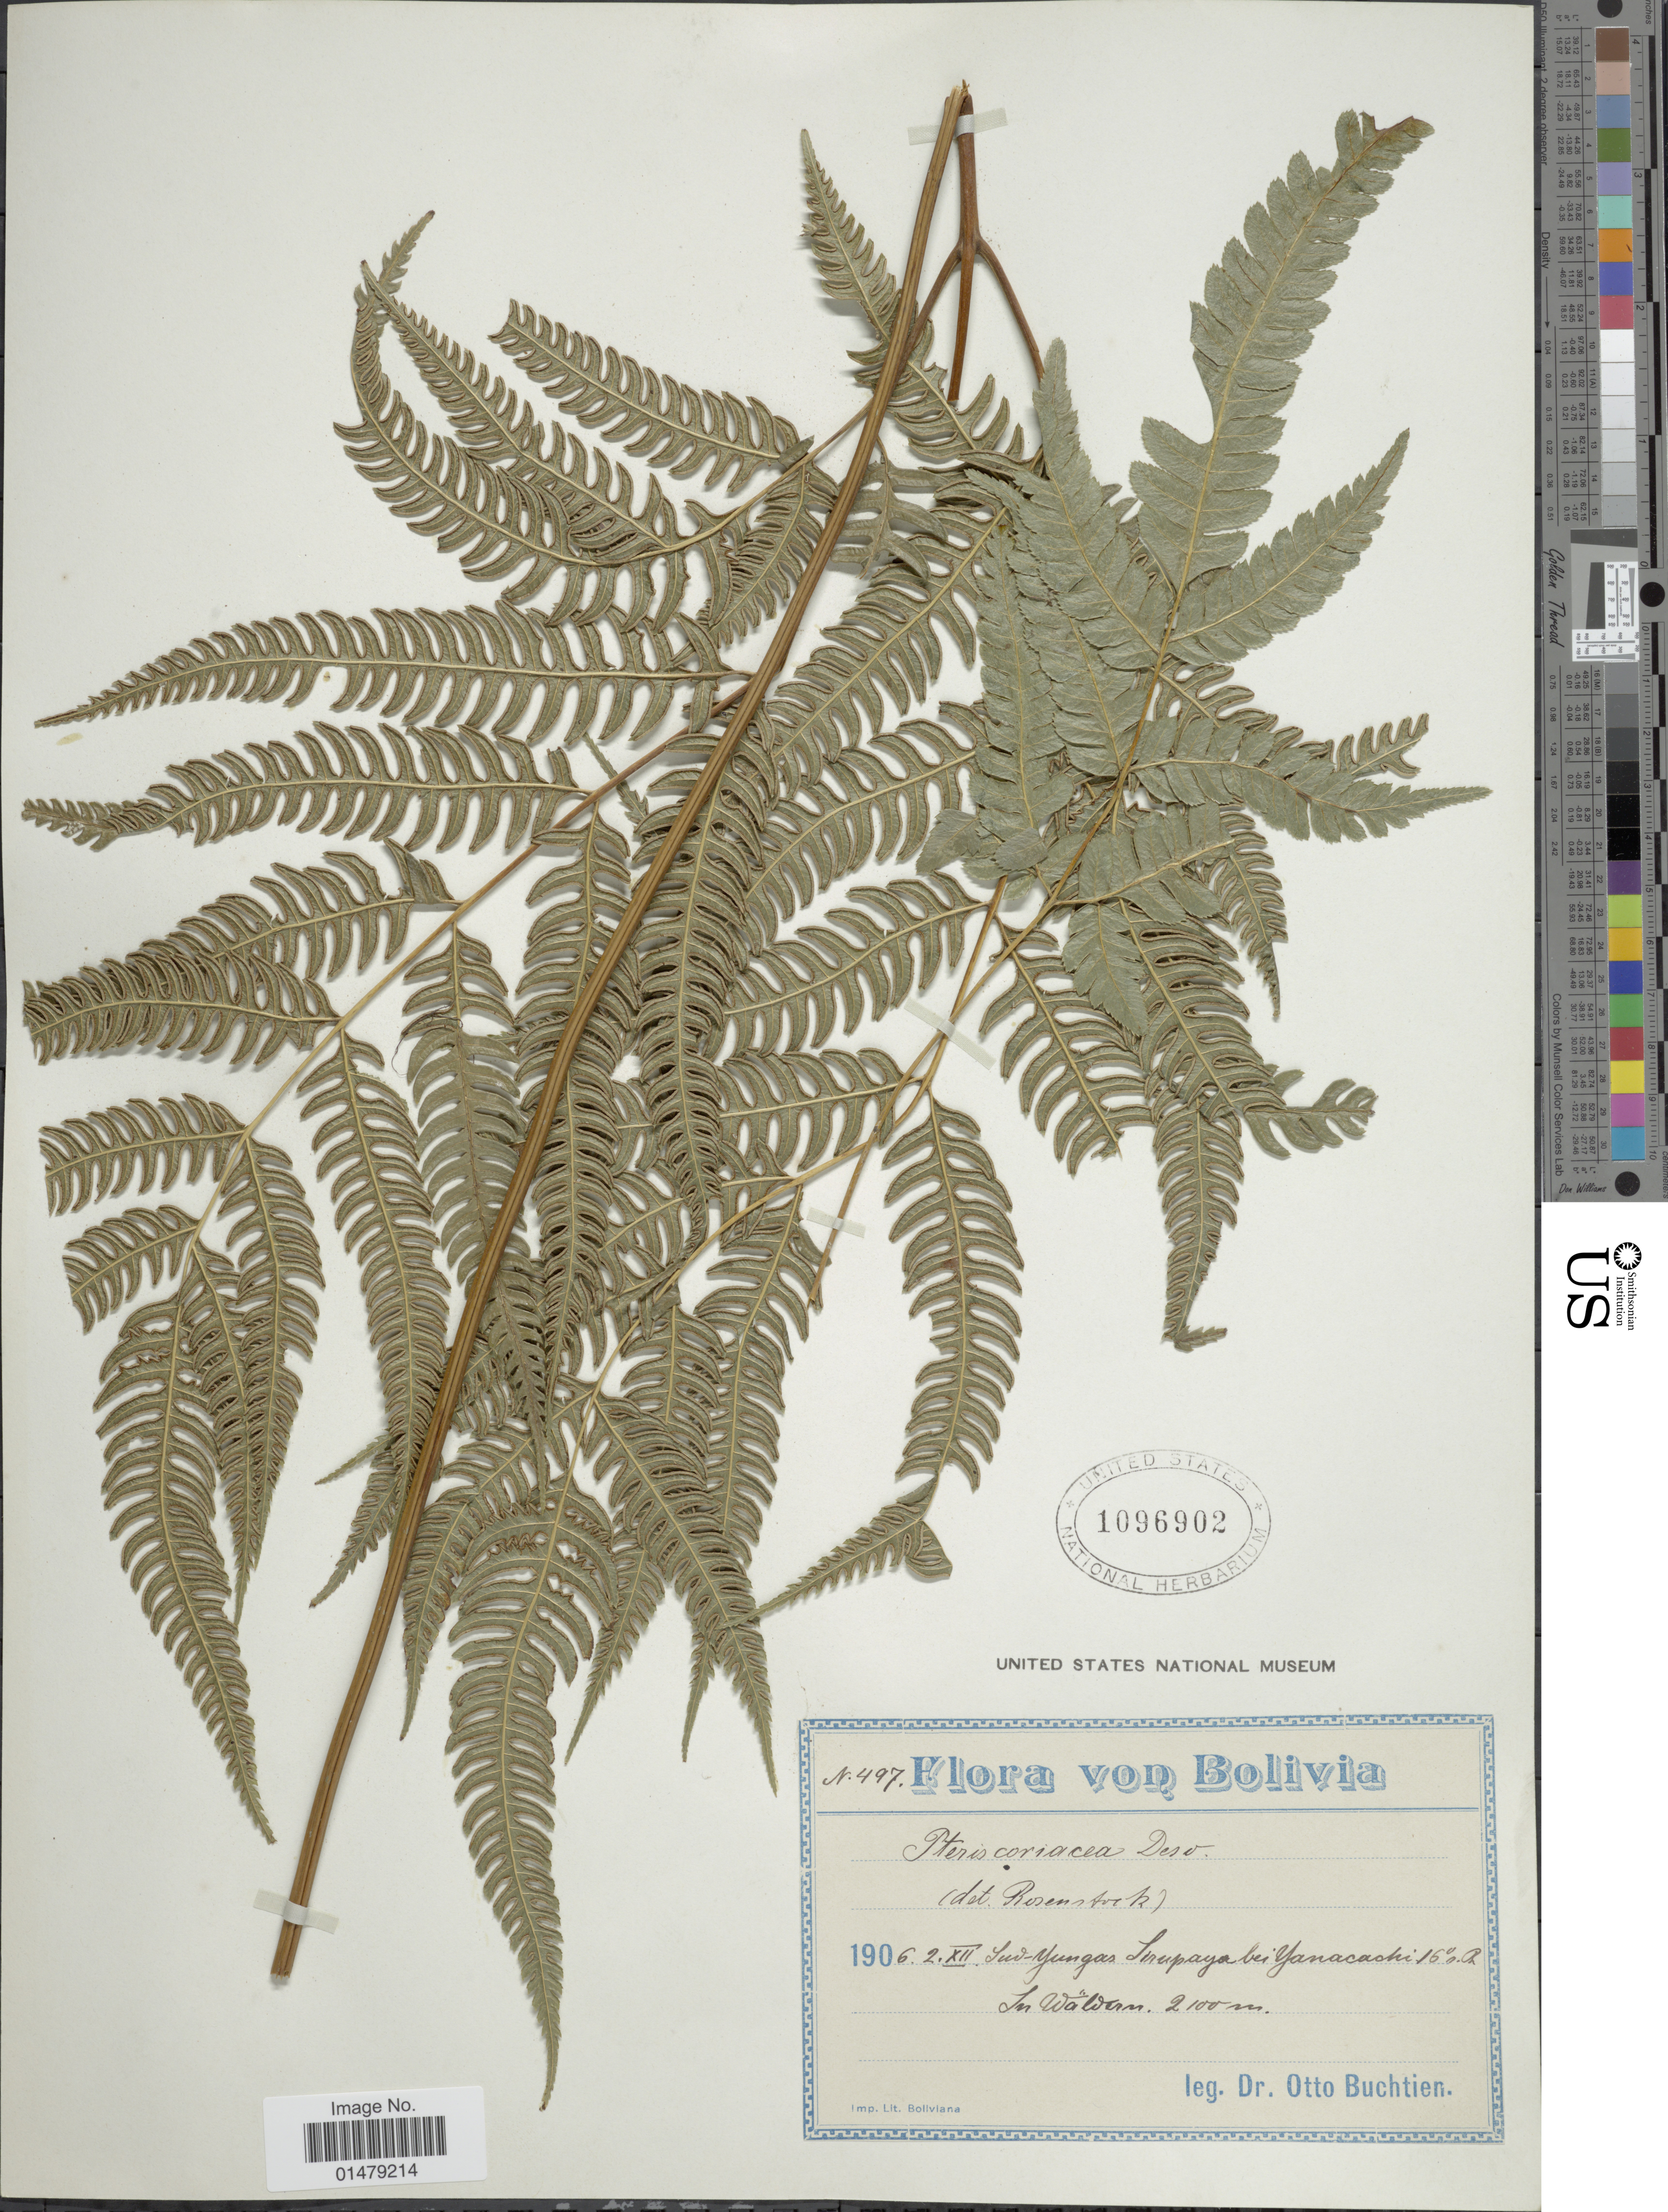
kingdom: Plantae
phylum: Tracheophyta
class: Polypodiopsida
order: Polypodiales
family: Pteridaceae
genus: Pteris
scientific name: Pteris deflexa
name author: Link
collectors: O. Buchtien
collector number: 497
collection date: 1906-12-02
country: Bolivia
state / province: La Paz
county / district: Sud Yungas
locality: Sirupaya near Yanacachi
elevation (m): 2100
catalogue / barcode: US 1096902